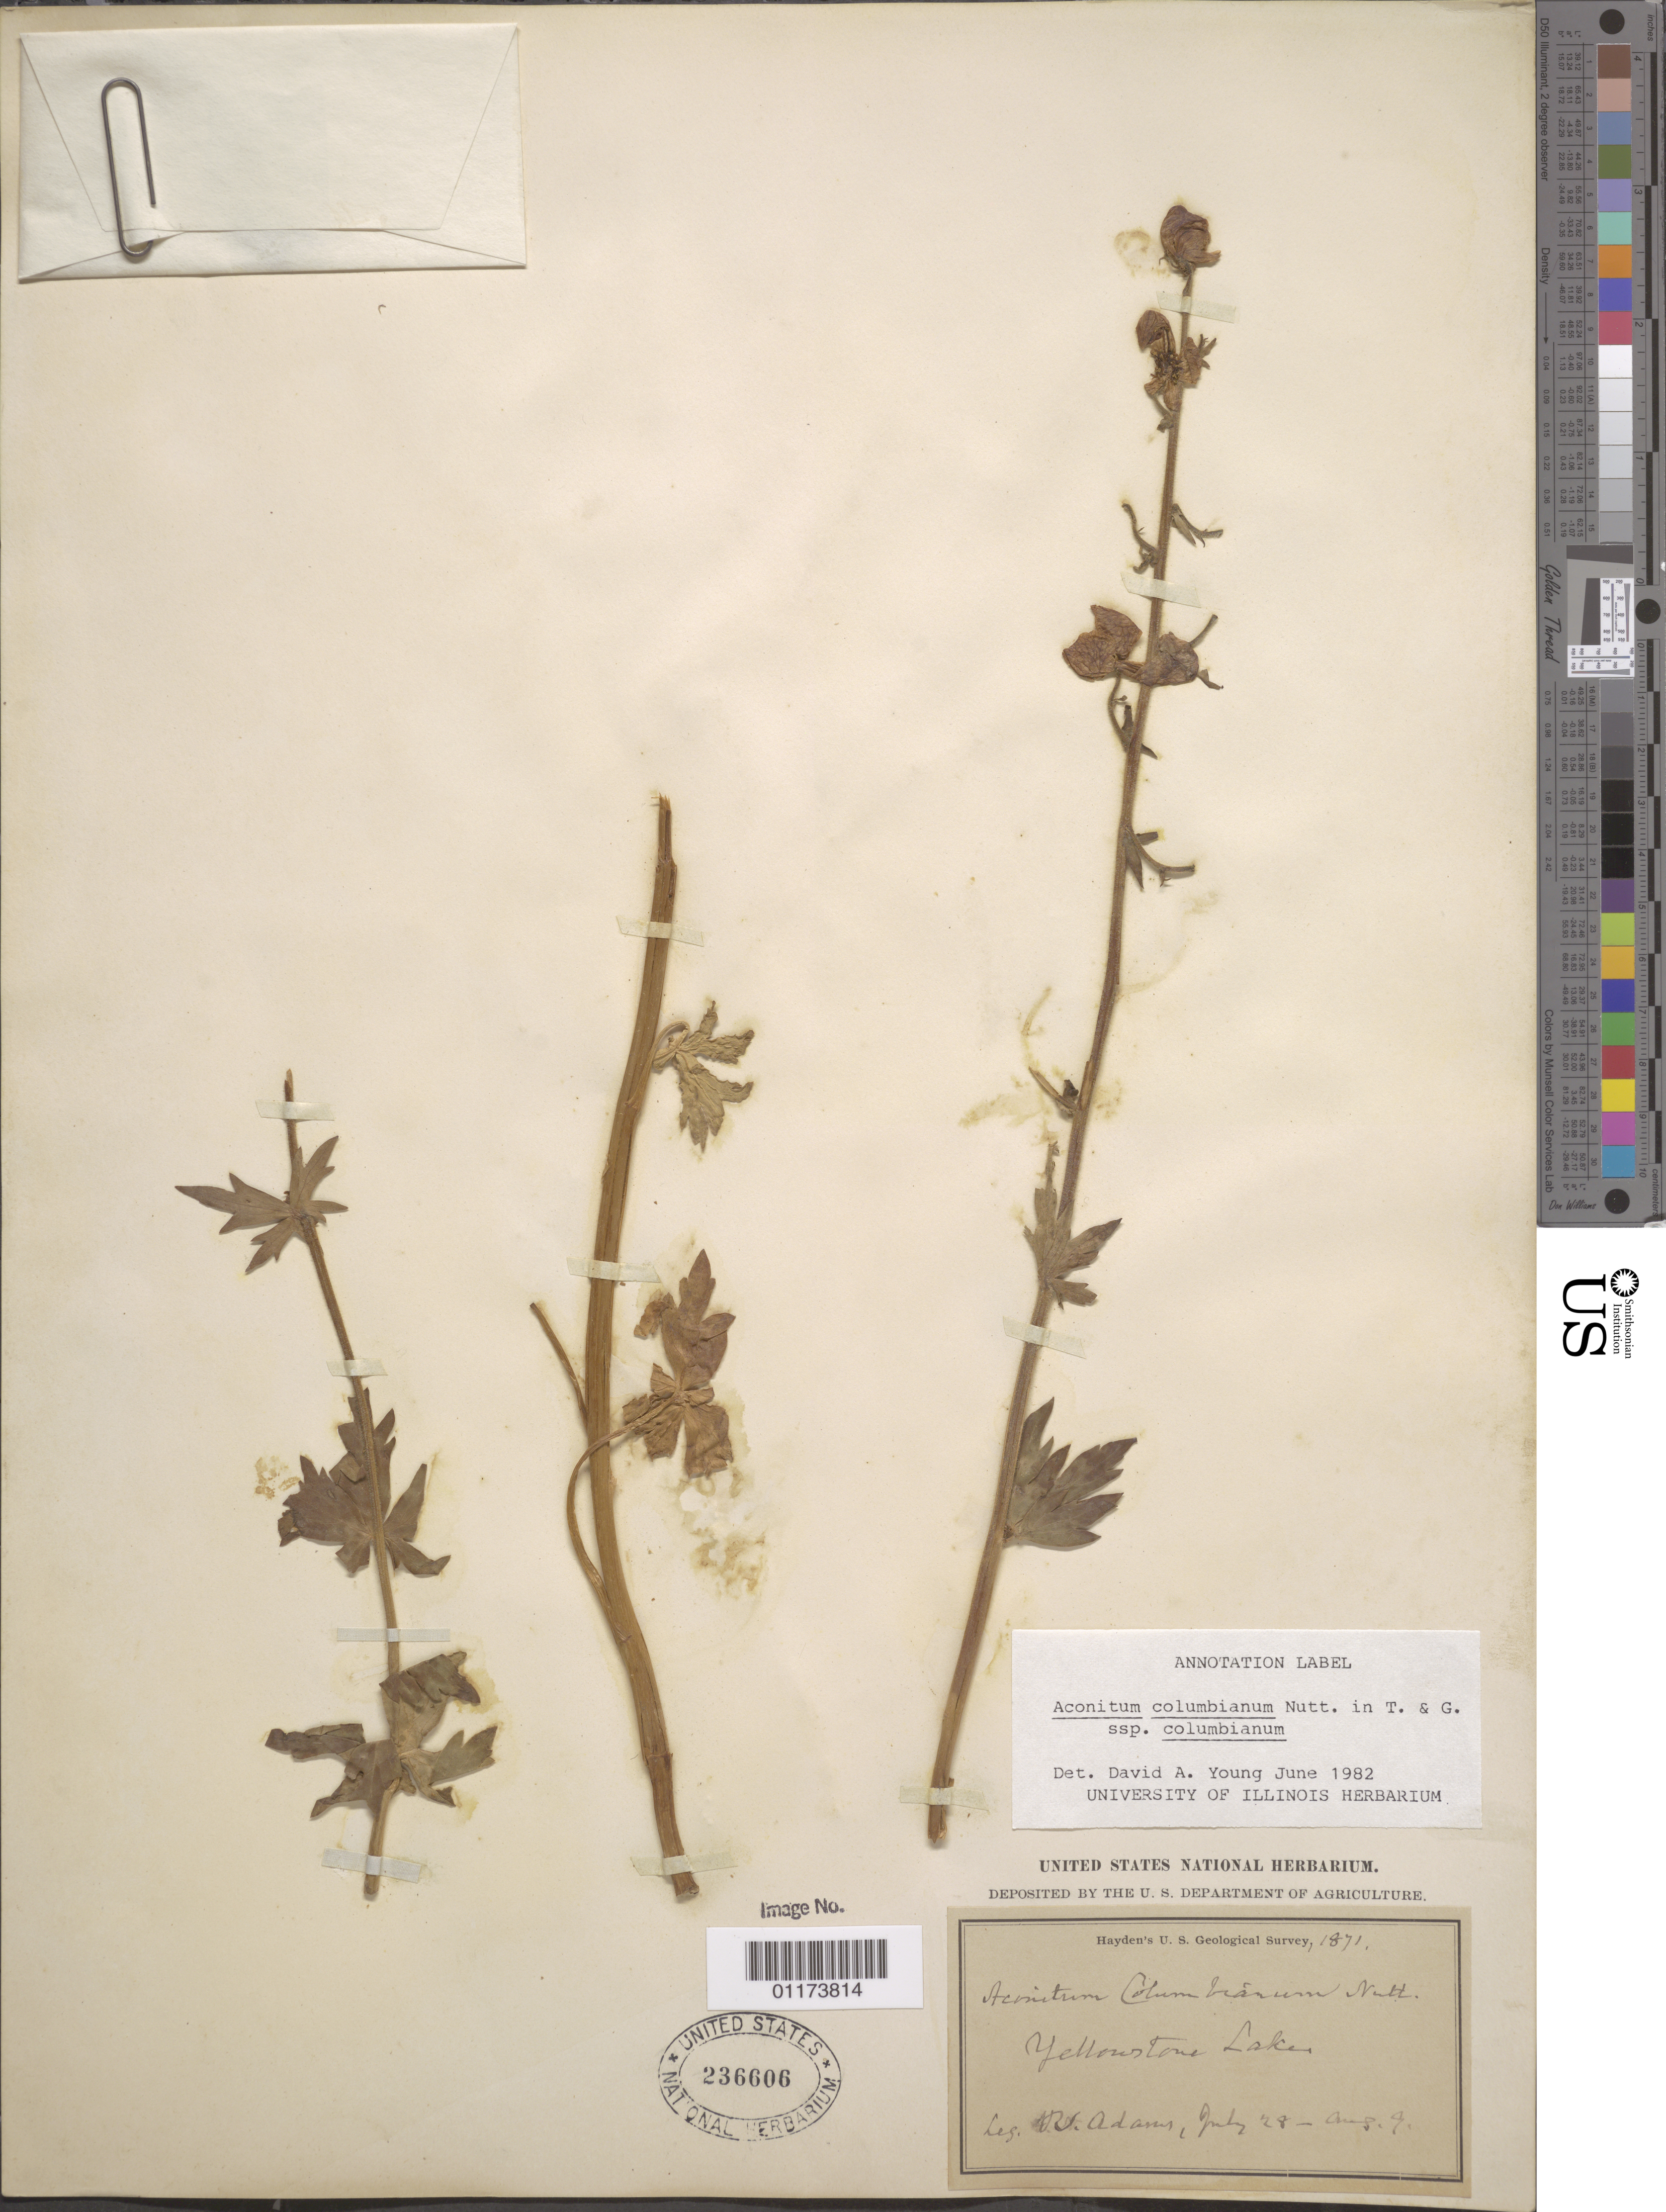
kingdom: Plantae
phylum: Tracheophyta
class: Magnoliopsida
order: Ranunculales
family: Ranunculaceae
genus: Aconitum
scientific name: Aconitum columbianum subsp. columbianum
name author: Nutt.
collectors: R. Adams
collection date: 1871-07-28/1871-08-09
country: United States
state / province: Wyoming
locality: Yellowstone Lake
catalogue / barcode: US 236606